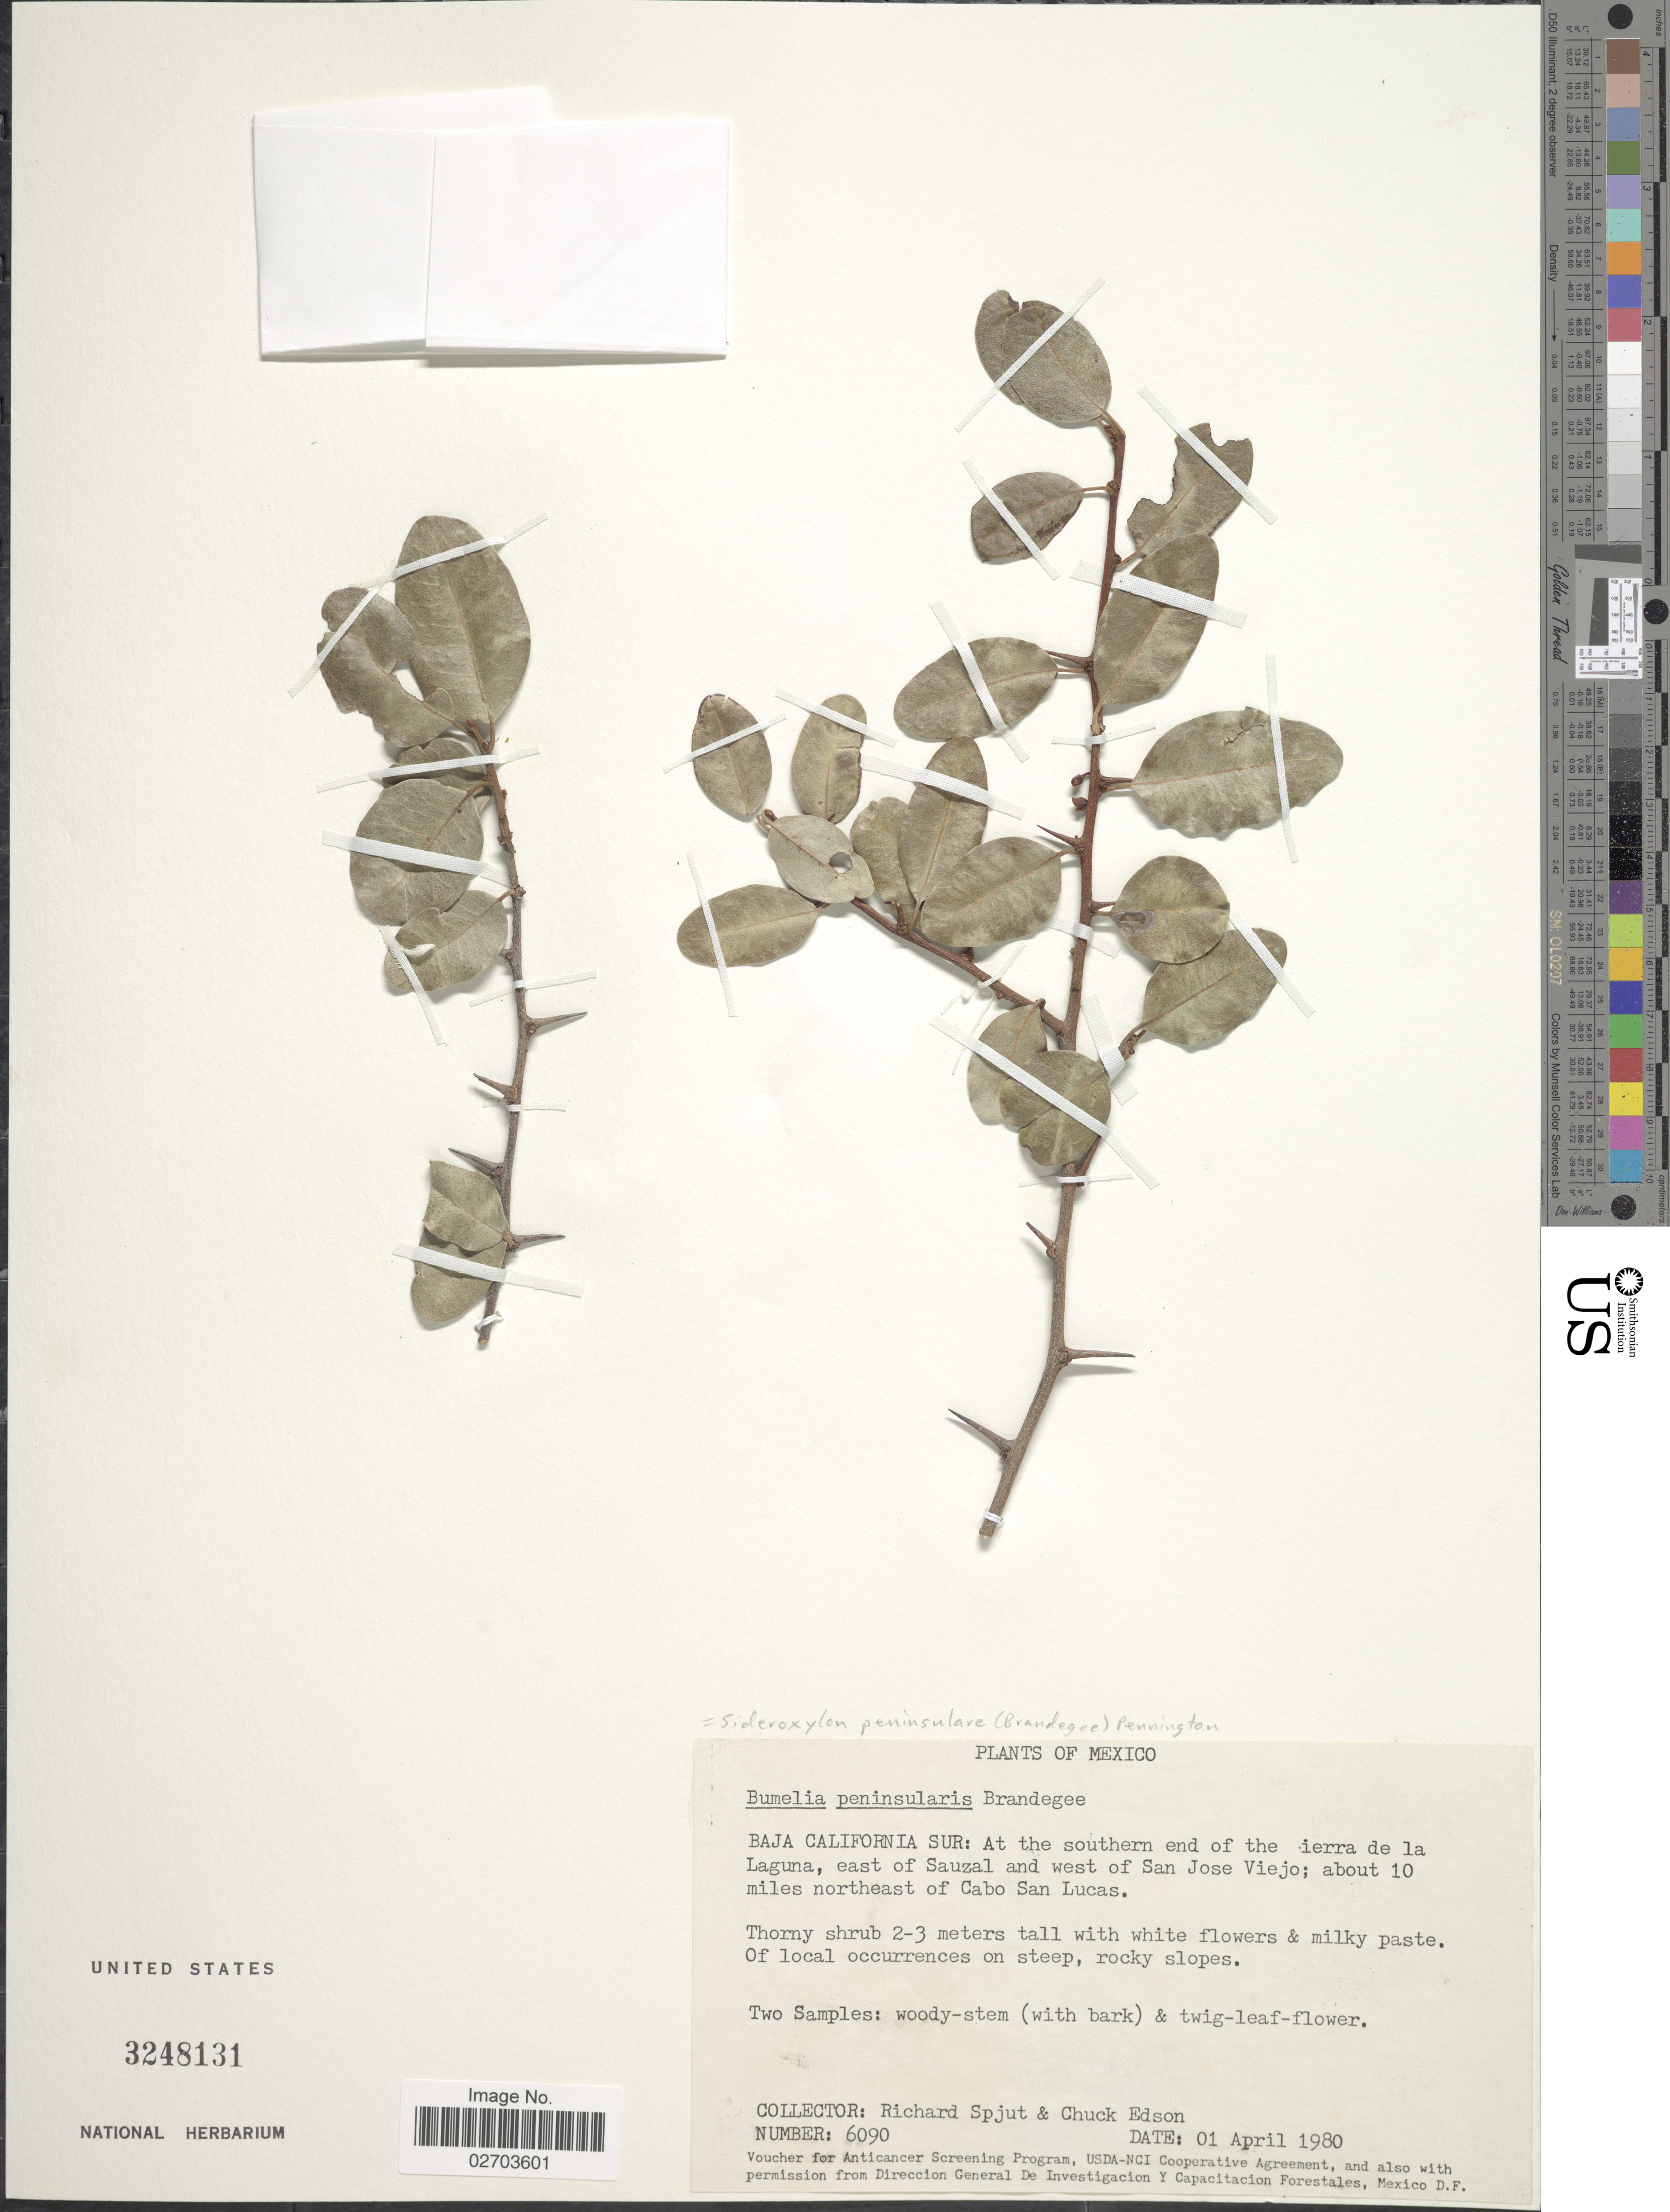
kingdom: Plantae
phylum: Tracheophyta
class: Magnoliopsida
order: Ericales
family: Sapotaceae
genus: Sideroxylon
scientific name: Sideroxylon peninsulare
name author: (Brandegee) T.D. Penn.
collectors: R. Spjut & C. Edson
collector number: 6090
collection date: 1980-04-01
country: Mexico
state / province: Baja California Sur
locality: At the southern end of the Sierra de la Laguna, east of Sauzal and west of San Jose Viejo; aboyt 10 miles northeast of Cabo San Lucas.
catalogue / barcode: US 3248131